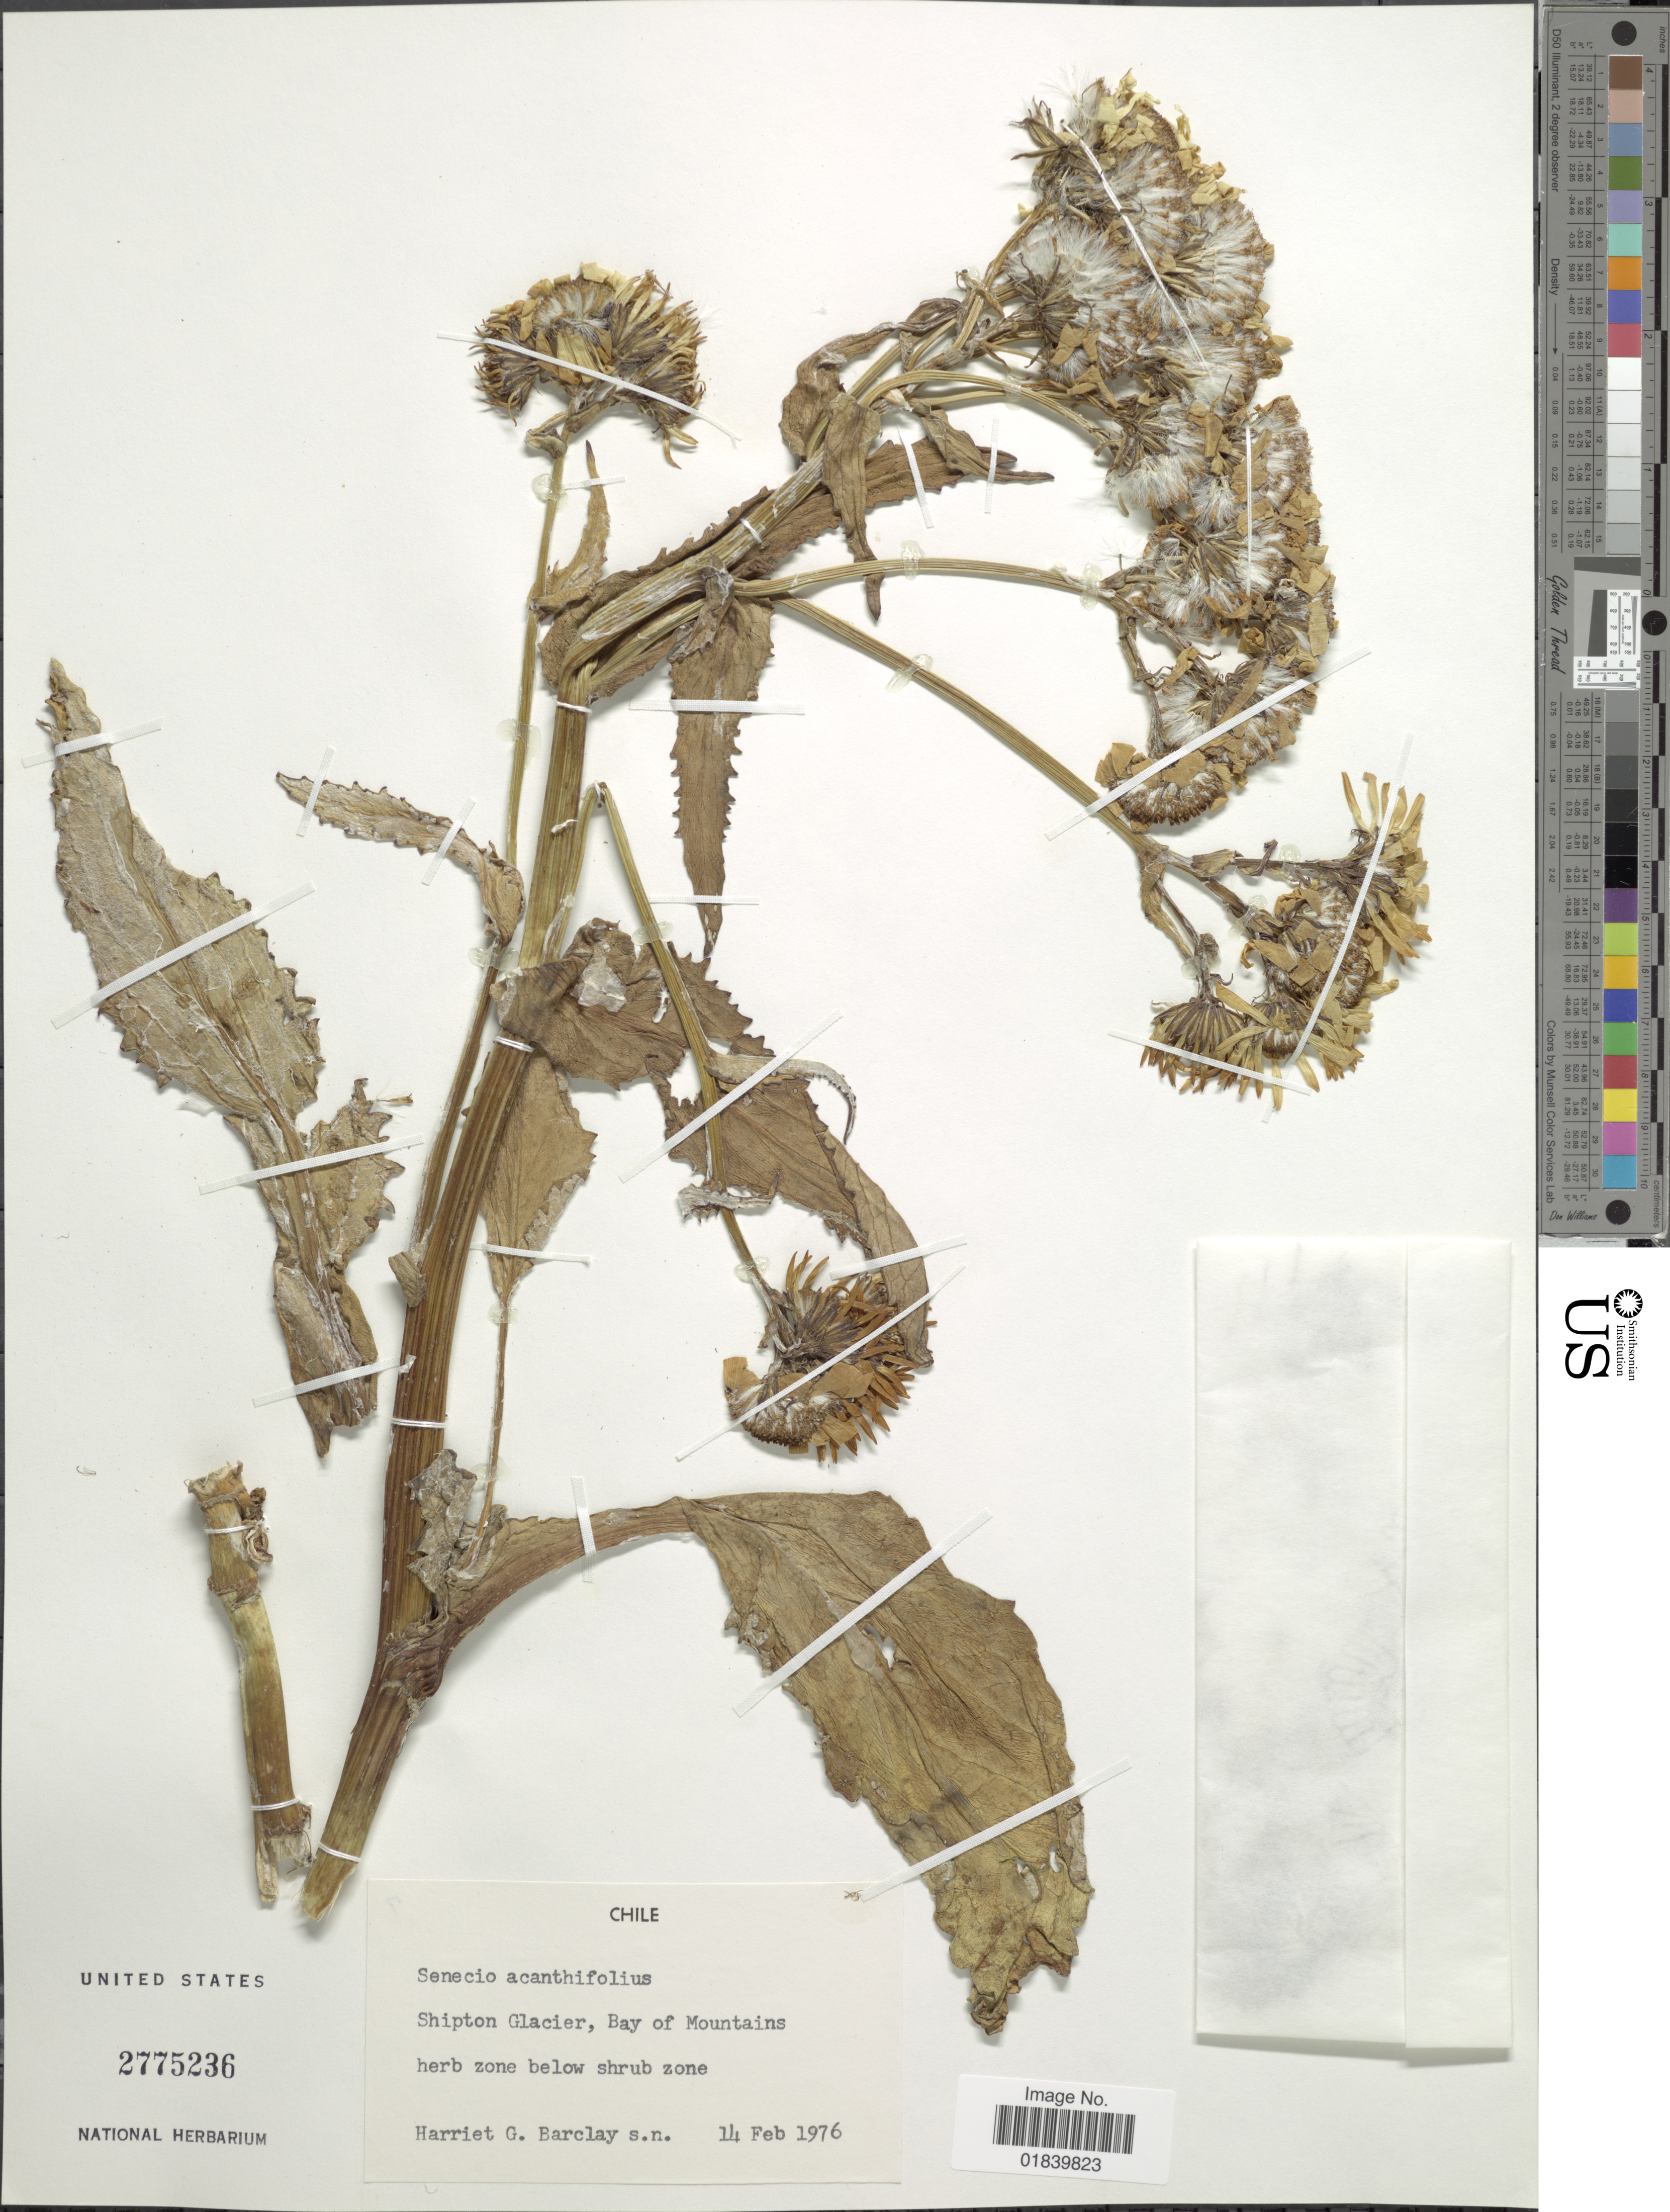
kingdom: Plantae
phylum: Tracheophyta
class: Magnoliopsida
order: Asterales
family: Asteraceae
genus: Senecio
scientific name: Senecio acanthifolius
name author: Hombr. & Jacquinot ex Decne.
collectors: H. G. Barclay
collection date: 1976-02-14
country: Chile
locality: Chile. Shipton Glacier, Bay of Mountains herb zone below shrubs zone.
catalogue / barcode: US 2775236